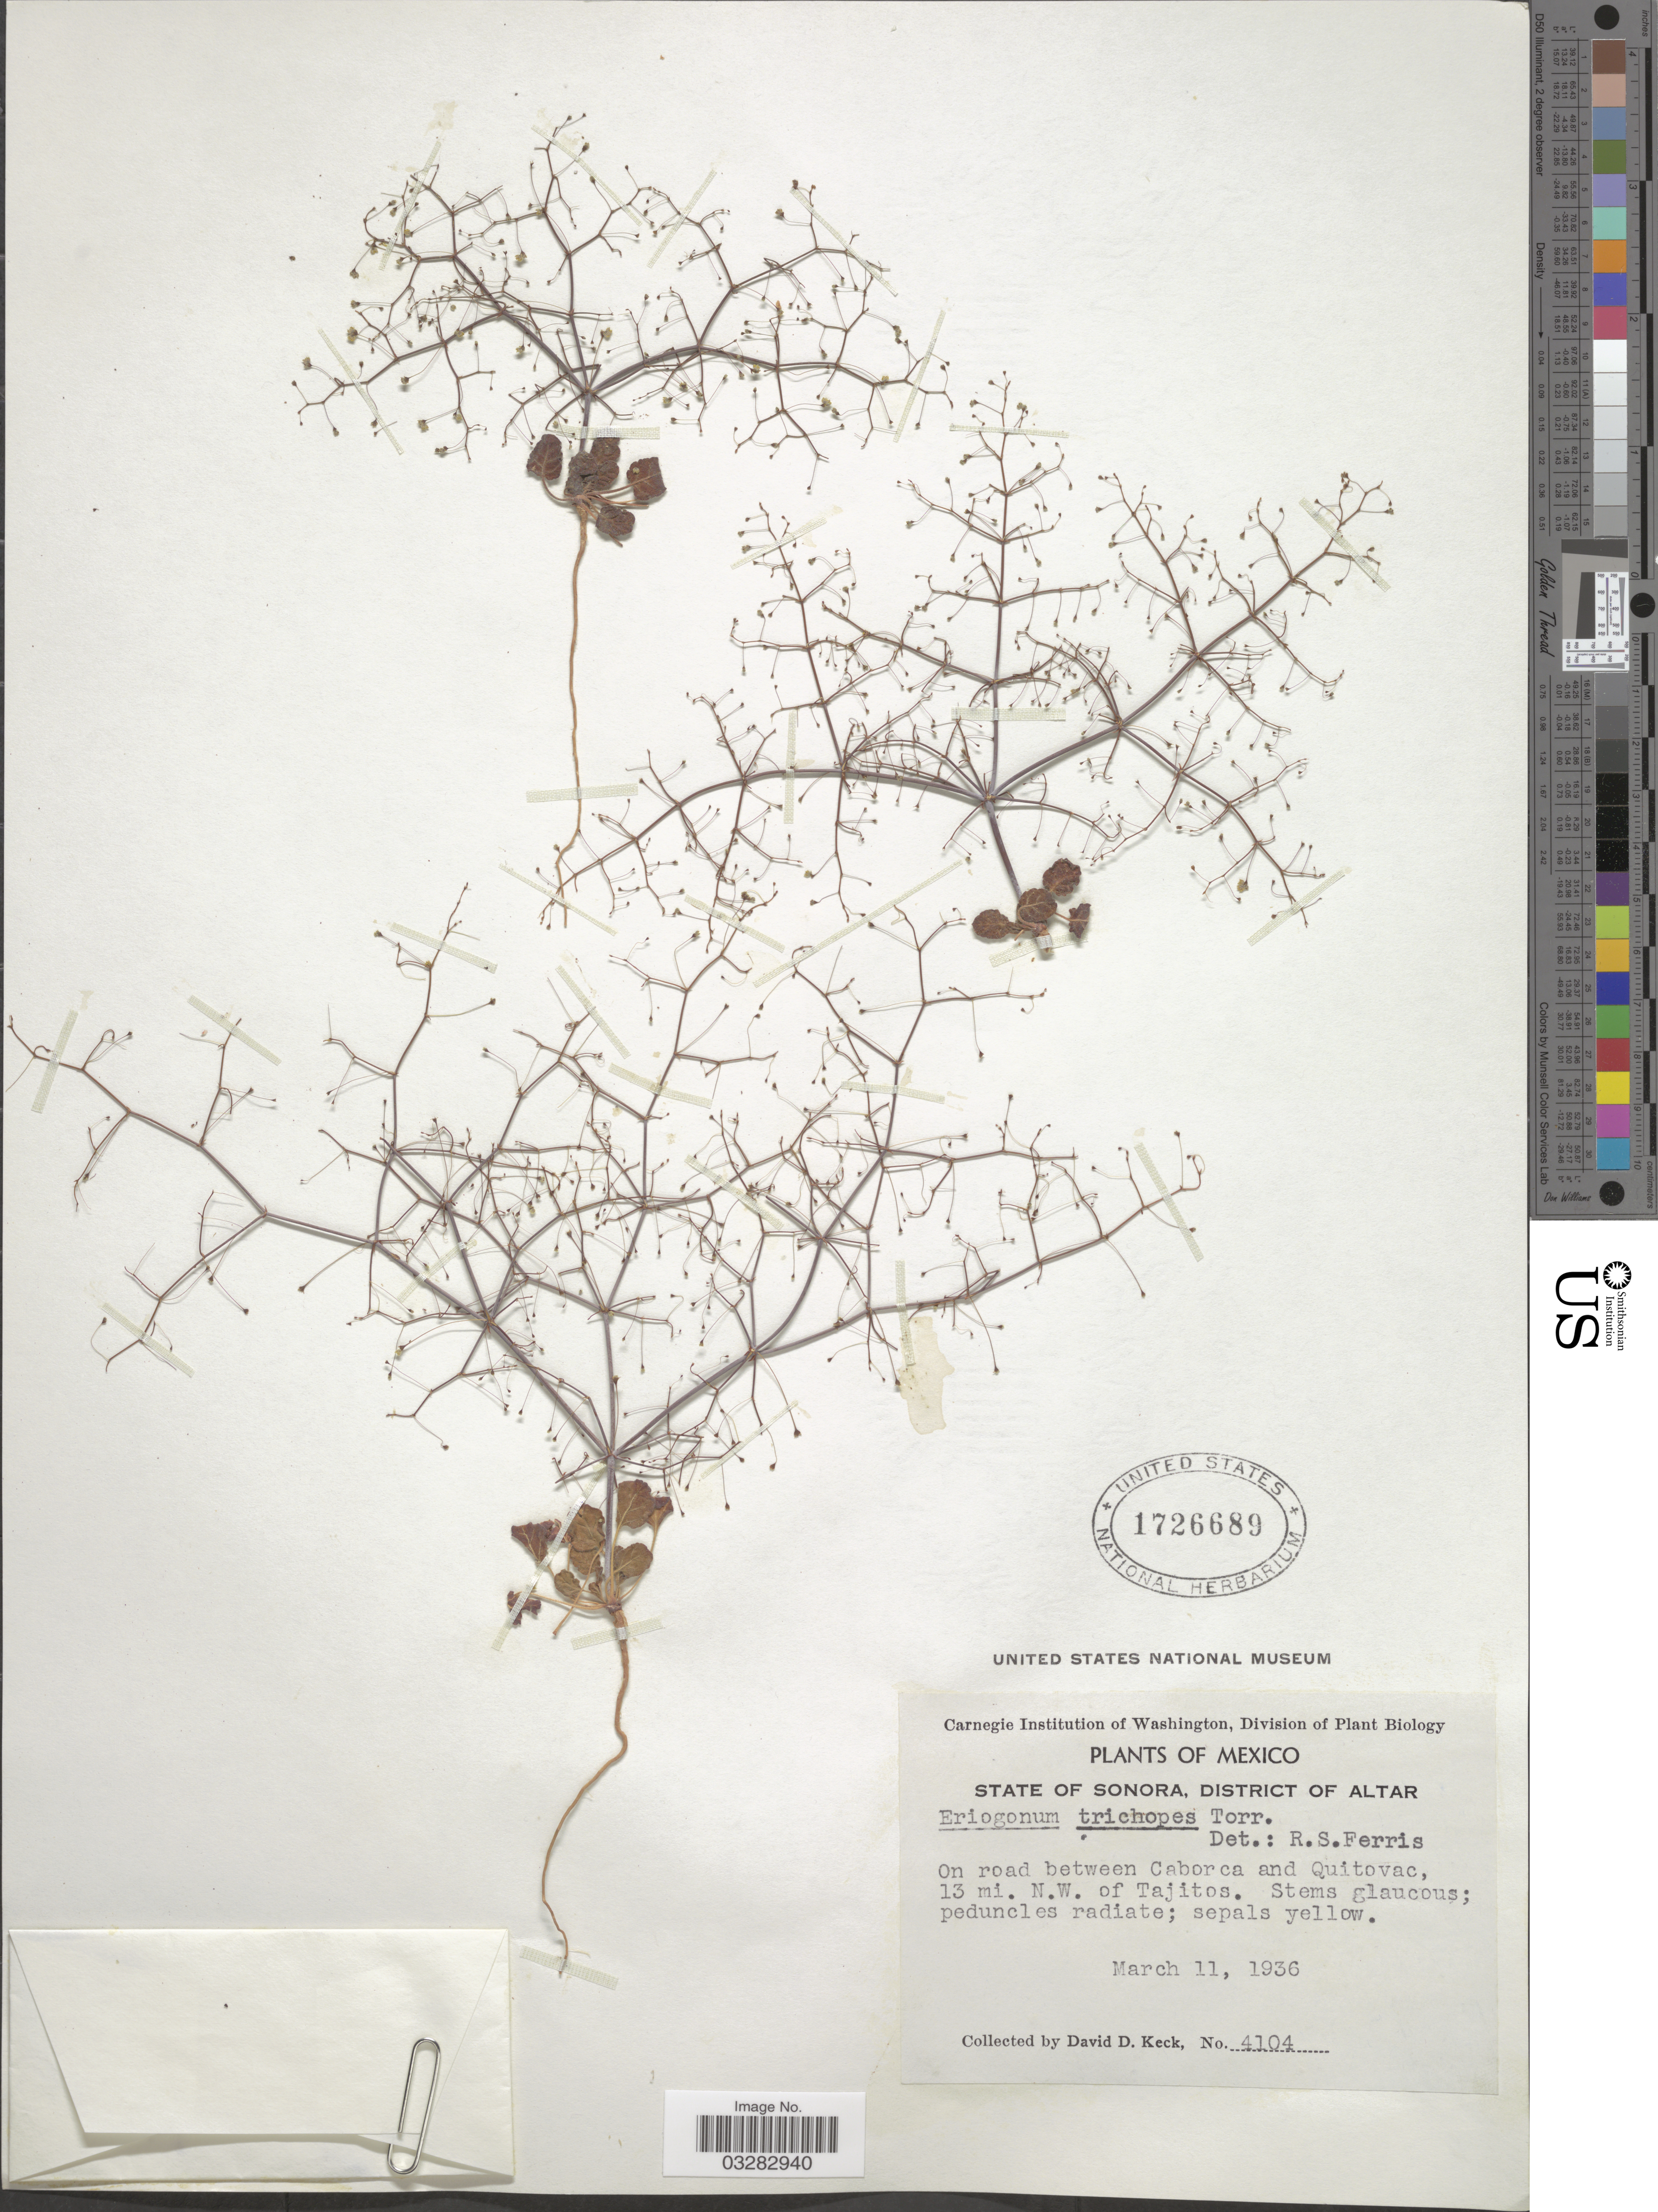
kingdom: Plantae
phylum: Tracheophyta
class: Magnoliopsida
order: Caryophyllales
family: Polygonaceae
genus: Eriogonum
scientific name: Eriogonum trichopes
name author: Torr.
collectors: D. D. Keck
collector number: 4104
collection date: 1936-03-11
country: Mexico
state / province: Sonora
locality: State of Sonora, District of Altar. On road between Caborca and Quitovac, 13 mi. N.W. of Tajitos.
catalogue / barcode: US 1726689